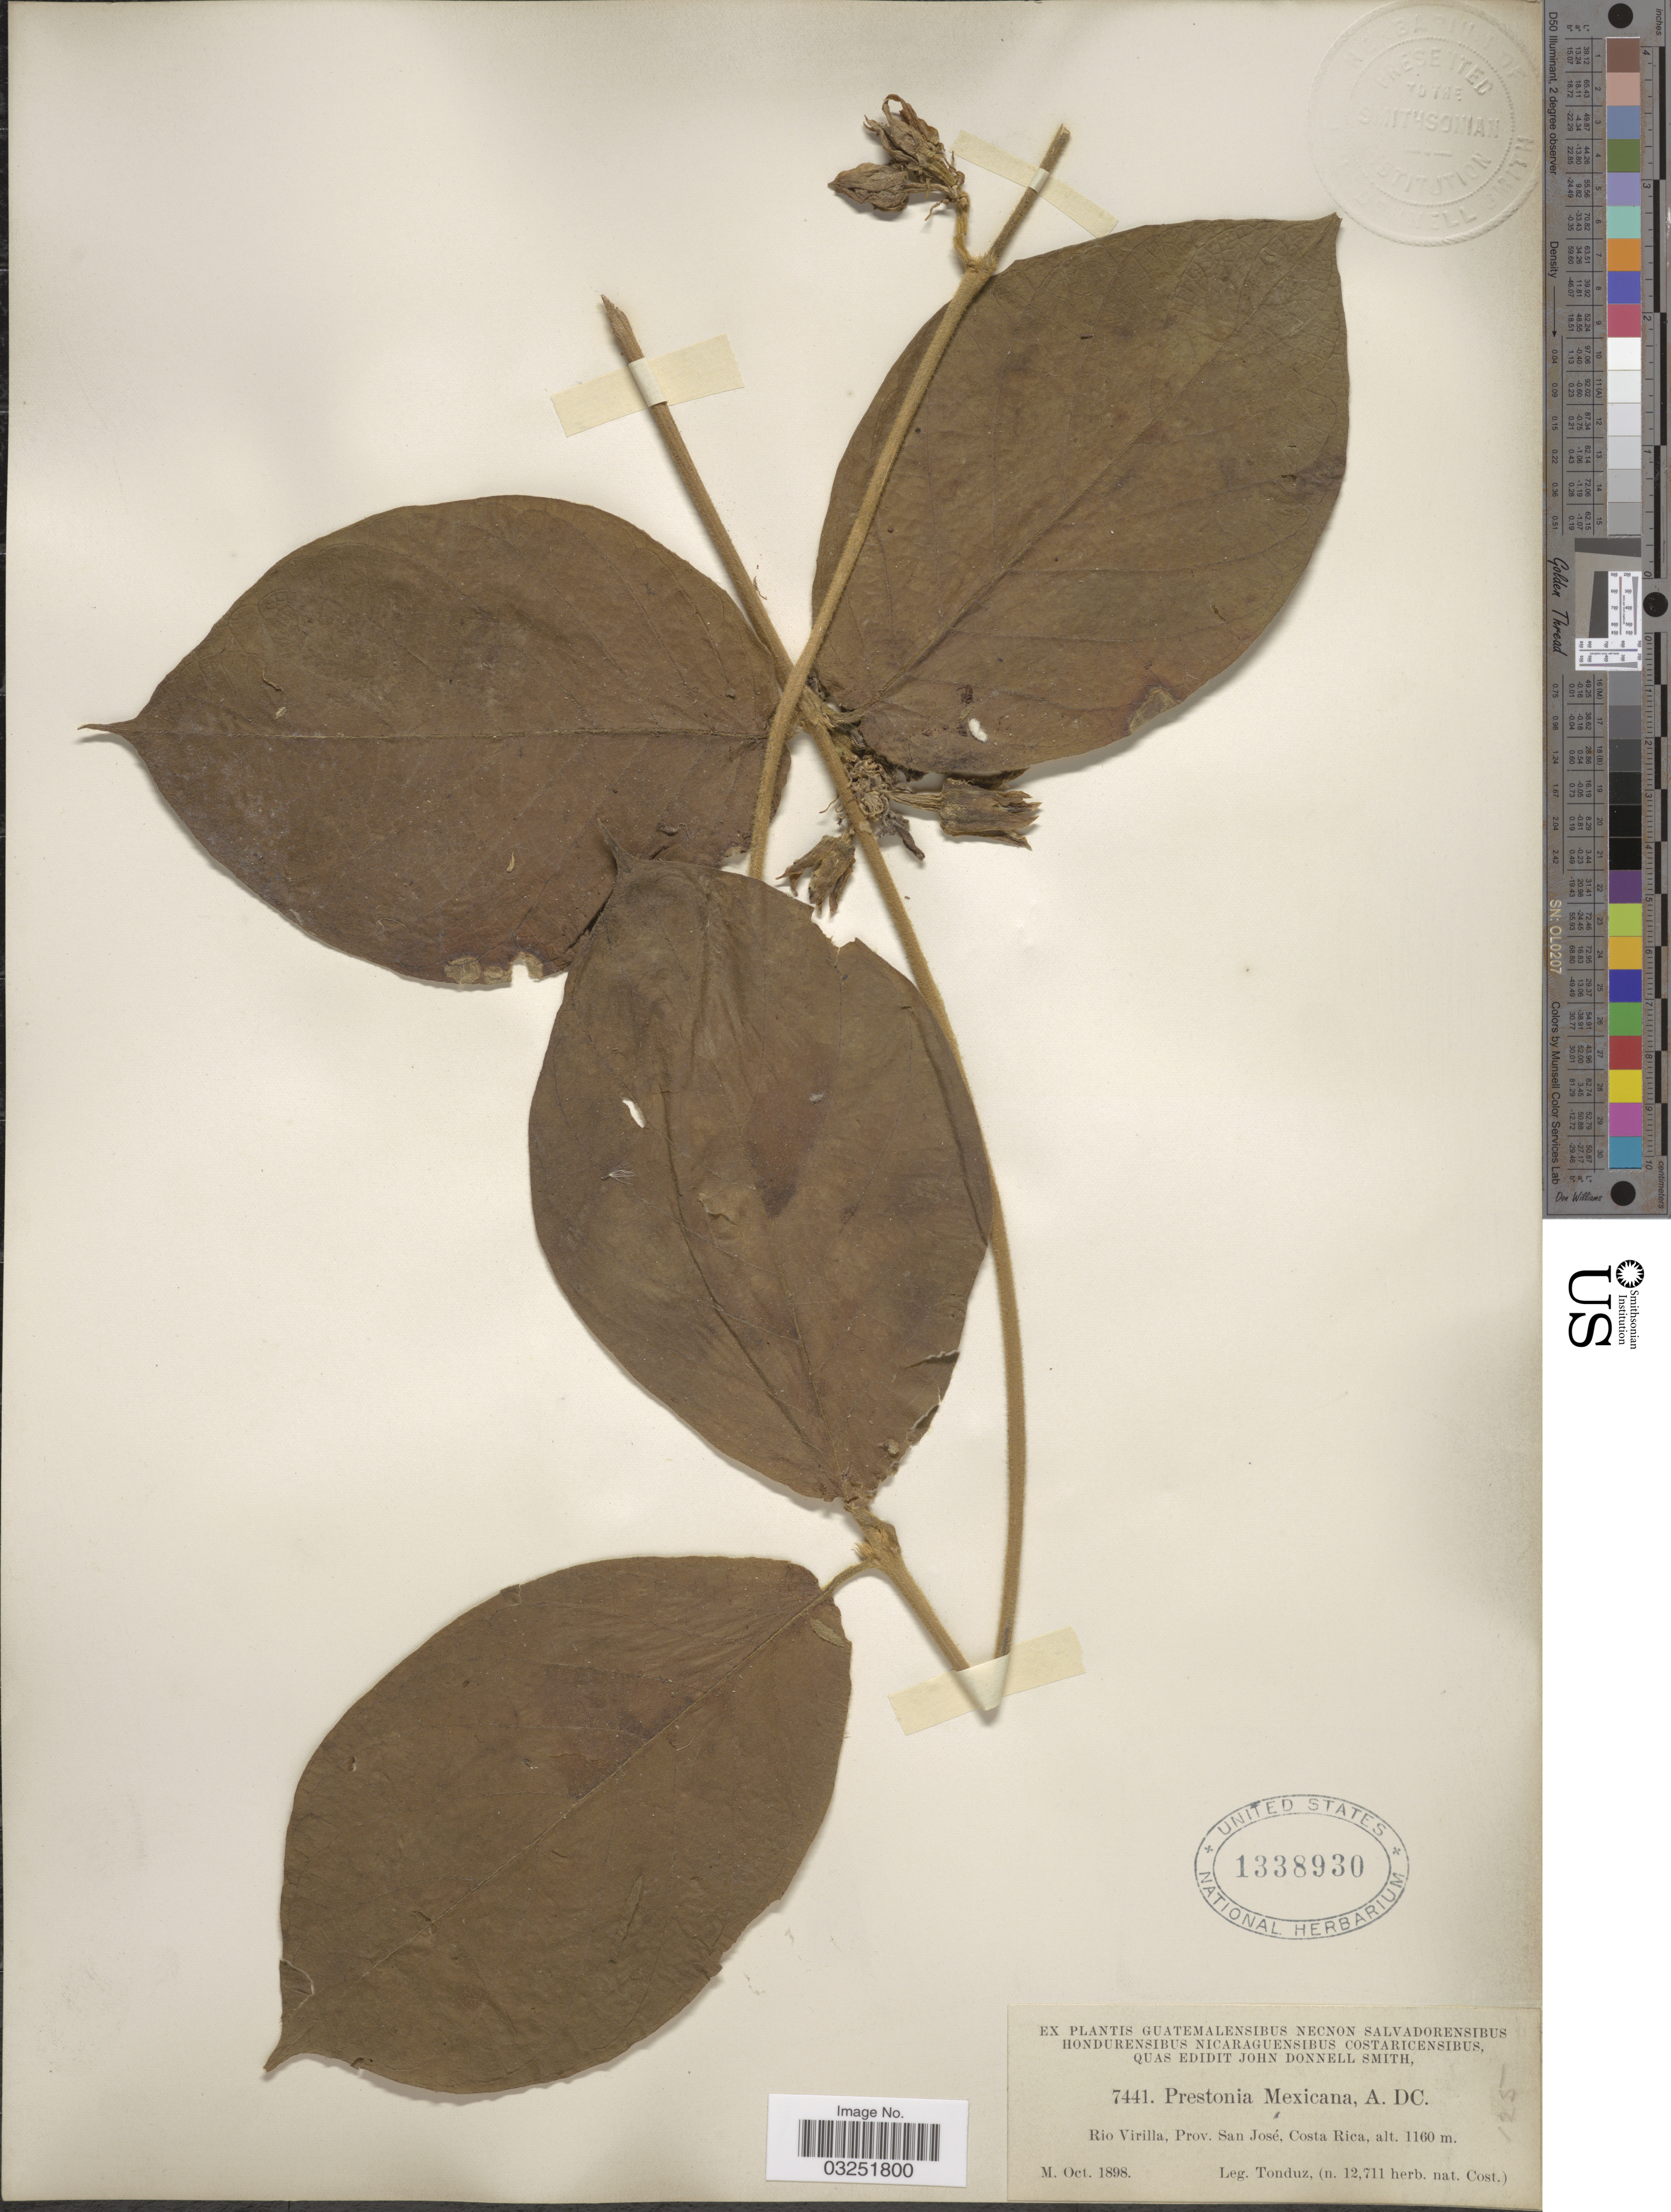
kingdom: Plantae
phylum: Tracheophyta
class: Magnoliopsida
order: Gentianales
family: Apocynaceae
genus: Prestonia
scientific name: Prestonia mexicana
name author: DC.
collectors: Tonduz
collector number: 7441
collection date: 1898-10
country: Costa Rica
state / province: San José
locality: Rio Virilla.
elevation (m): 1160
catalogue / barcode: US 1338930